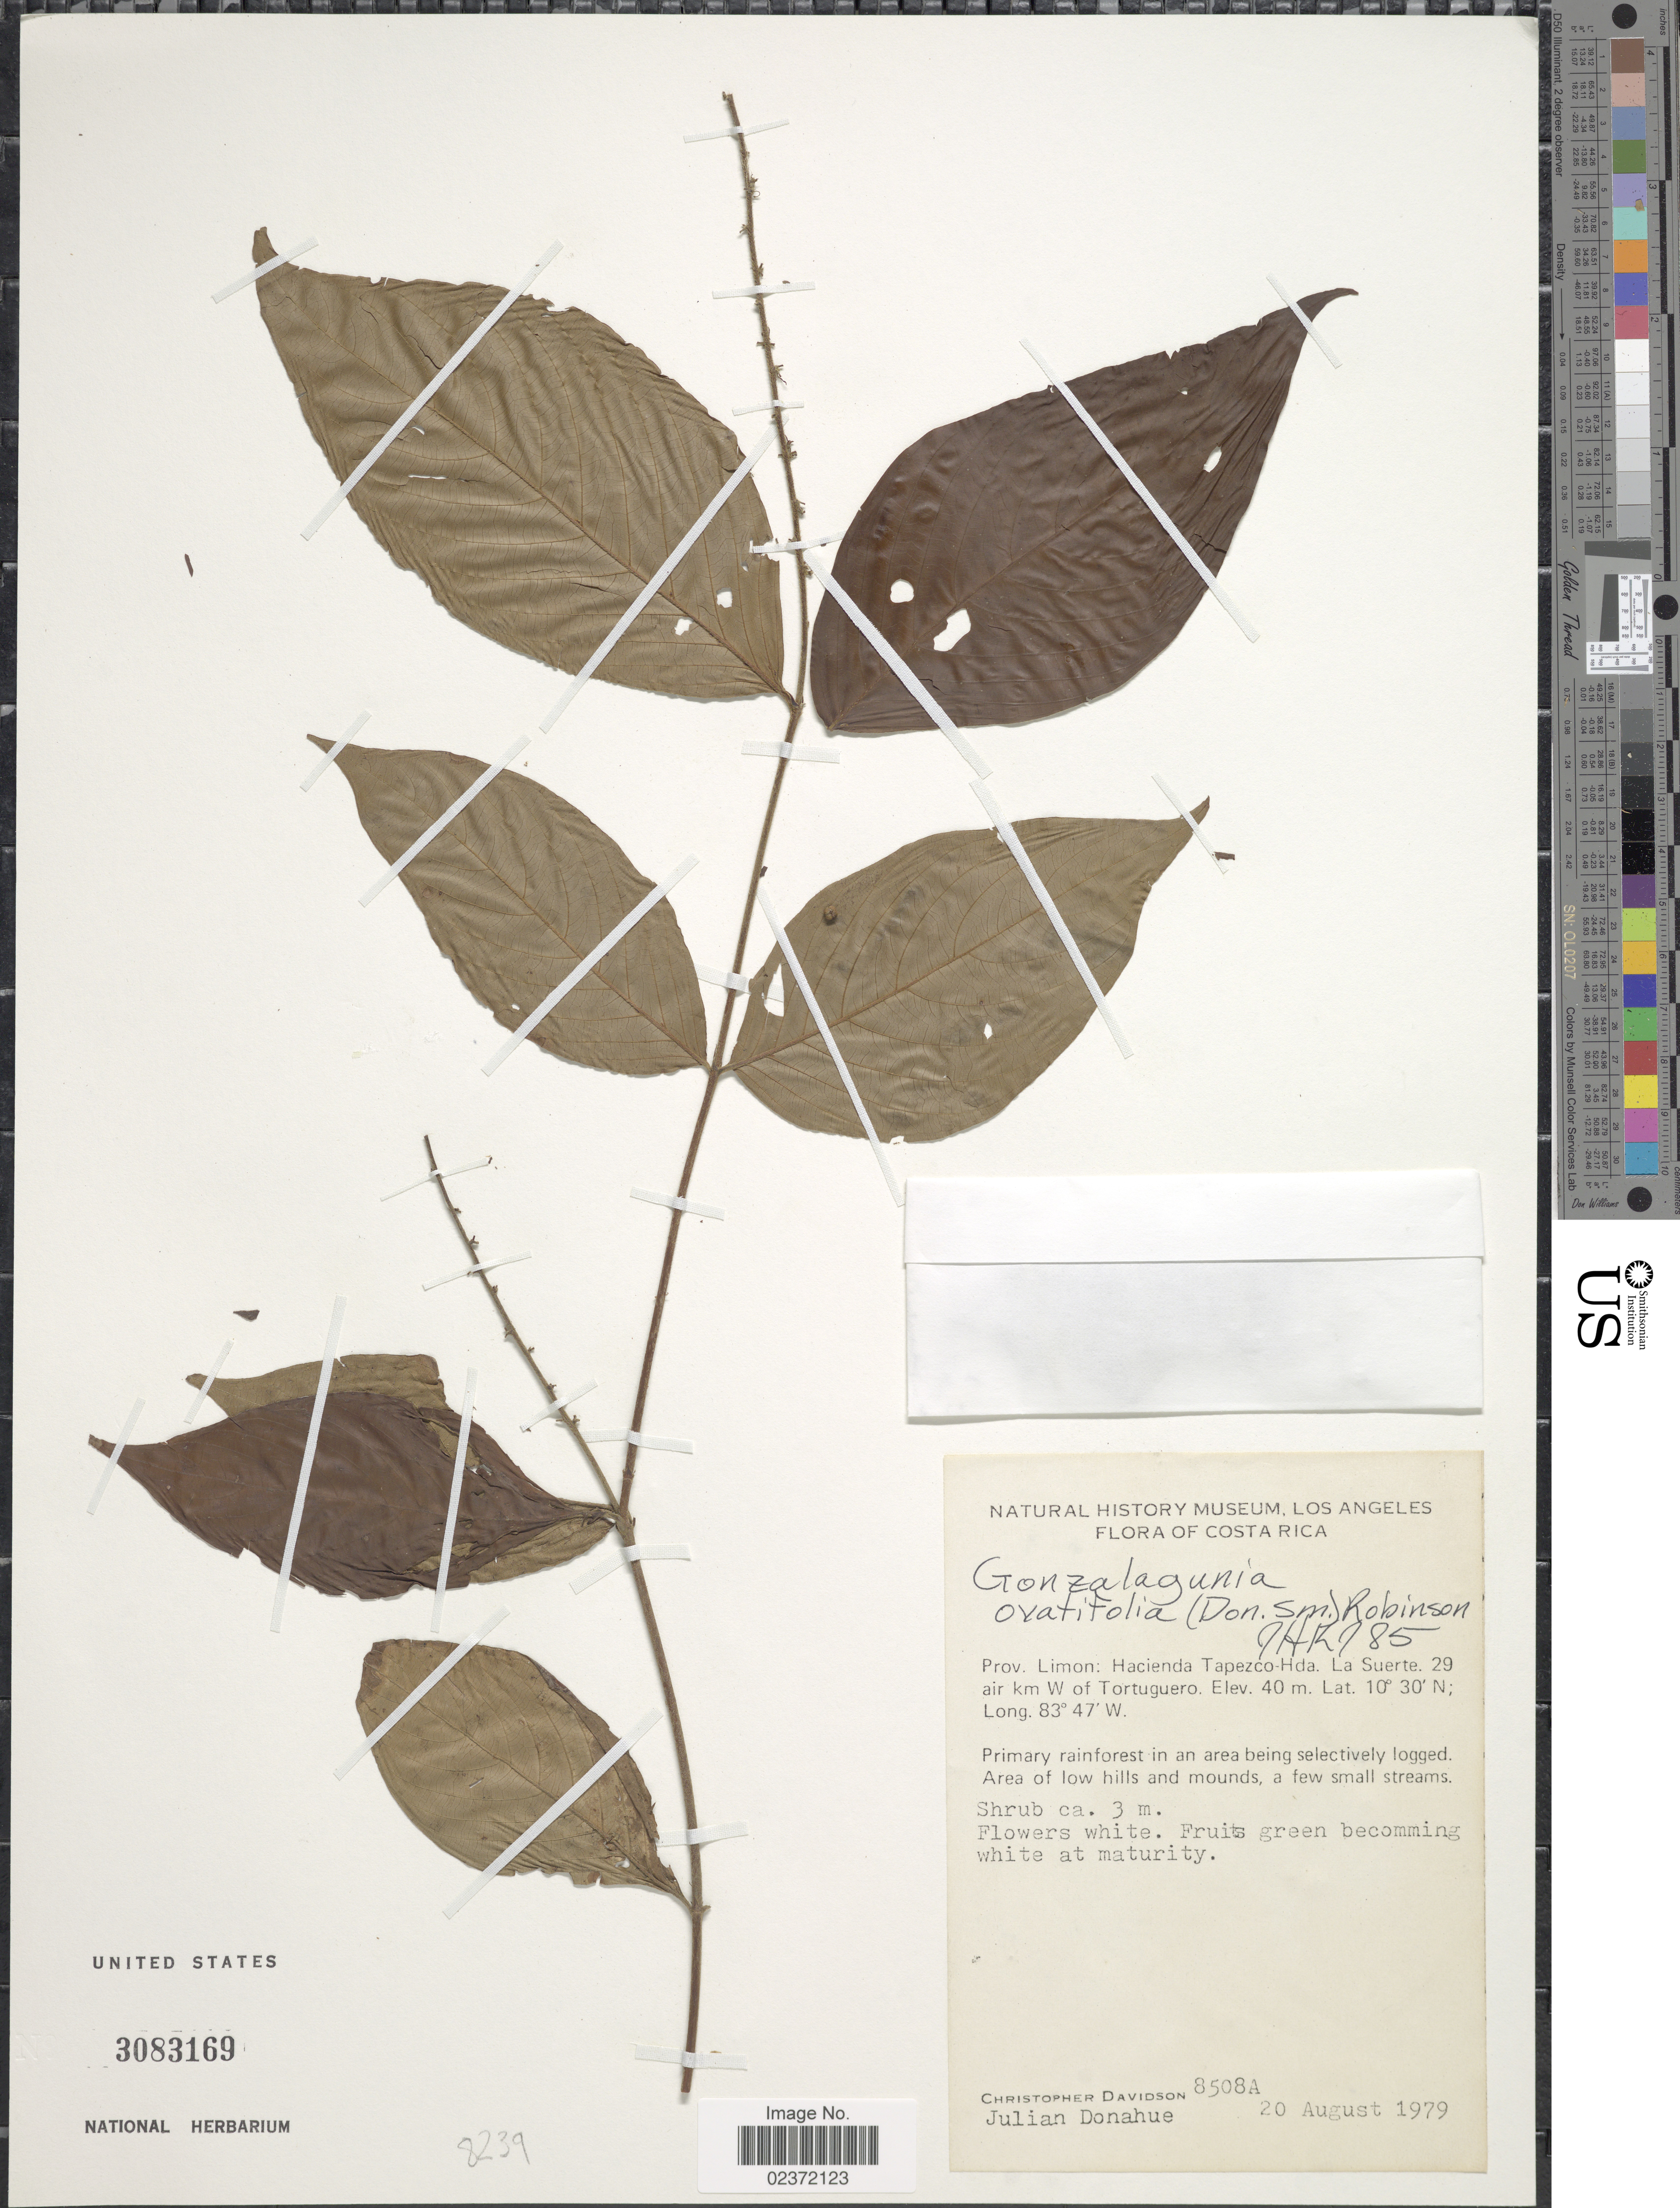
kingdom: Plantae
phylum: Tracheophyta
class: Magnoliopsida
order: Gentianales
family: Rubiaceae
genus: Gonzalagunia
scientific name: Gonzalagunia ovatifolia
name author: (Donn. Sm.) B.L. Rob.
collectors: C. Davidson & J. Donahue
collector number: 8508A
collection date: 1979-08-20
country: Costa Rica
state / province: Limón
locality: Prov. Limon: Hacienda Tapezco-Hda., La Suerte, 29 air km W of Tortuguero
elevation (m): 40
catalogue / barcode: US 3083169